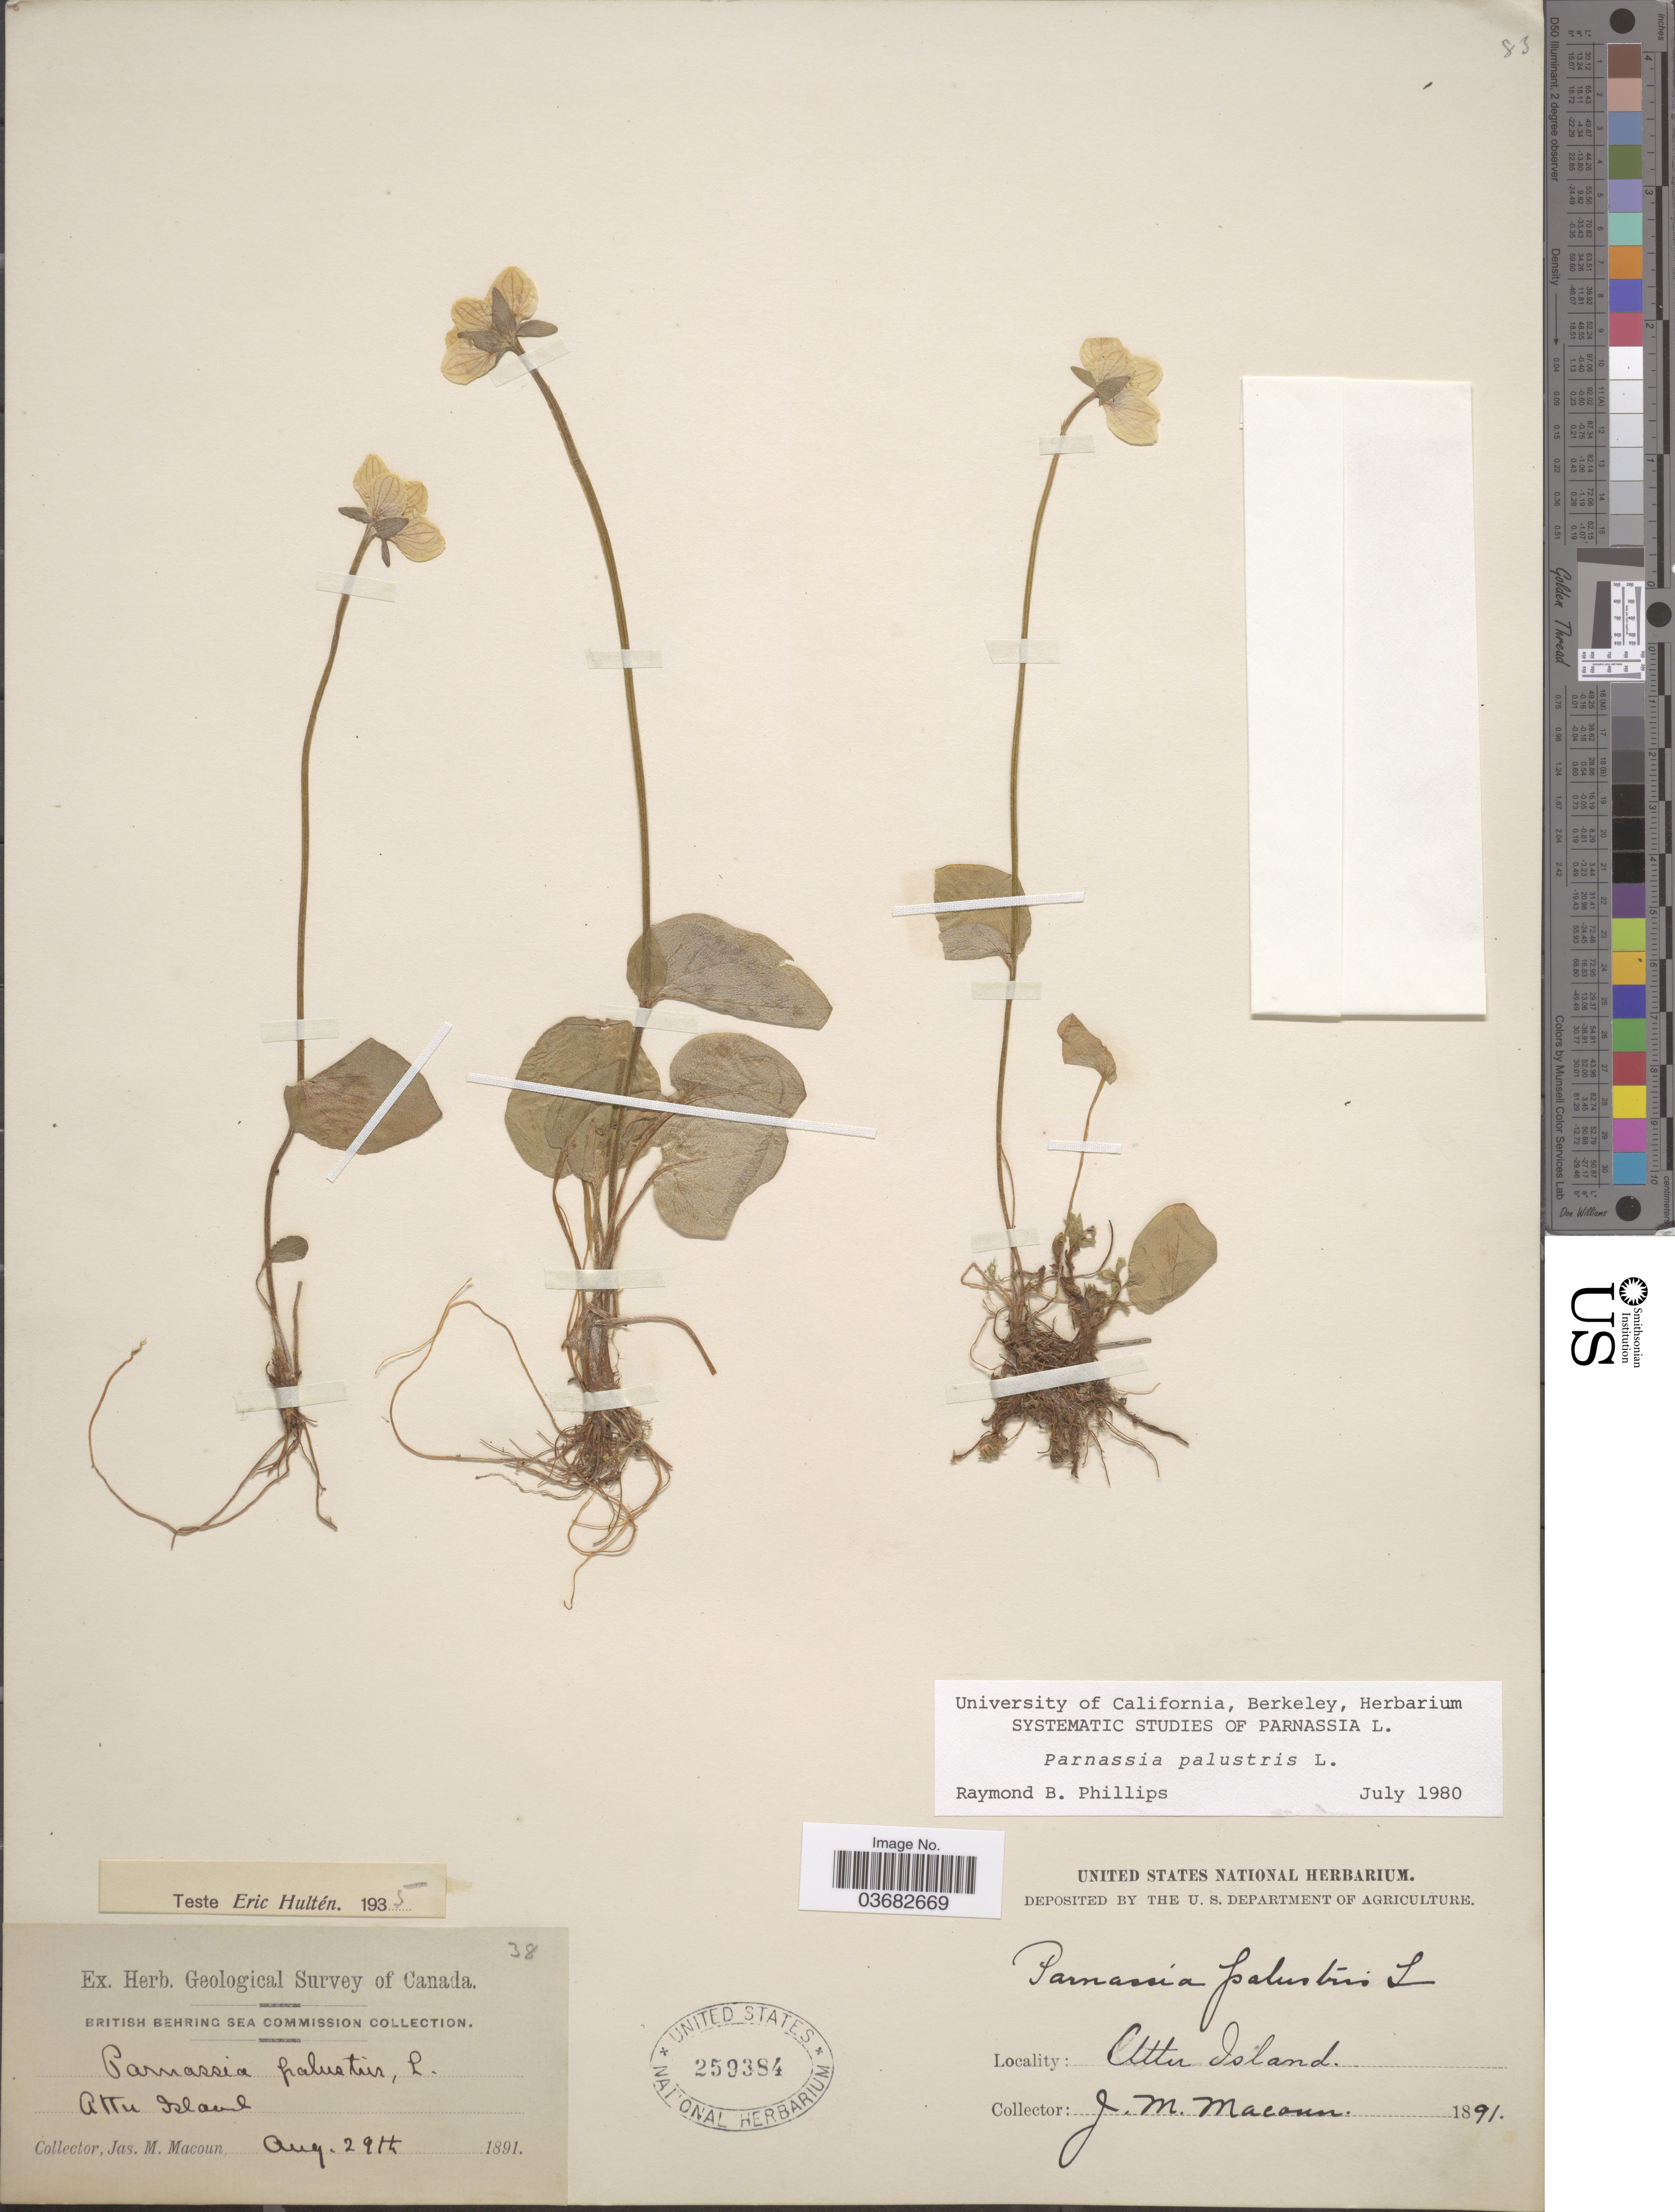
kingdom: Plantae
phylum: Tracheophyta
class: Magnoliopsida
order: Celastrales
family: Parnassiaceae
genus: Parnassia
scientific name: Parnassia palustris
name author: L.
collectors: J. M. Macoun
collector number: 38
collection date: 1891-08-29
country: United States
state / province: Alaska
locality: Geological Survey of Canada. British Behring Sea Commission Collection. Attu Island.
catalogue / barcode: US 259384